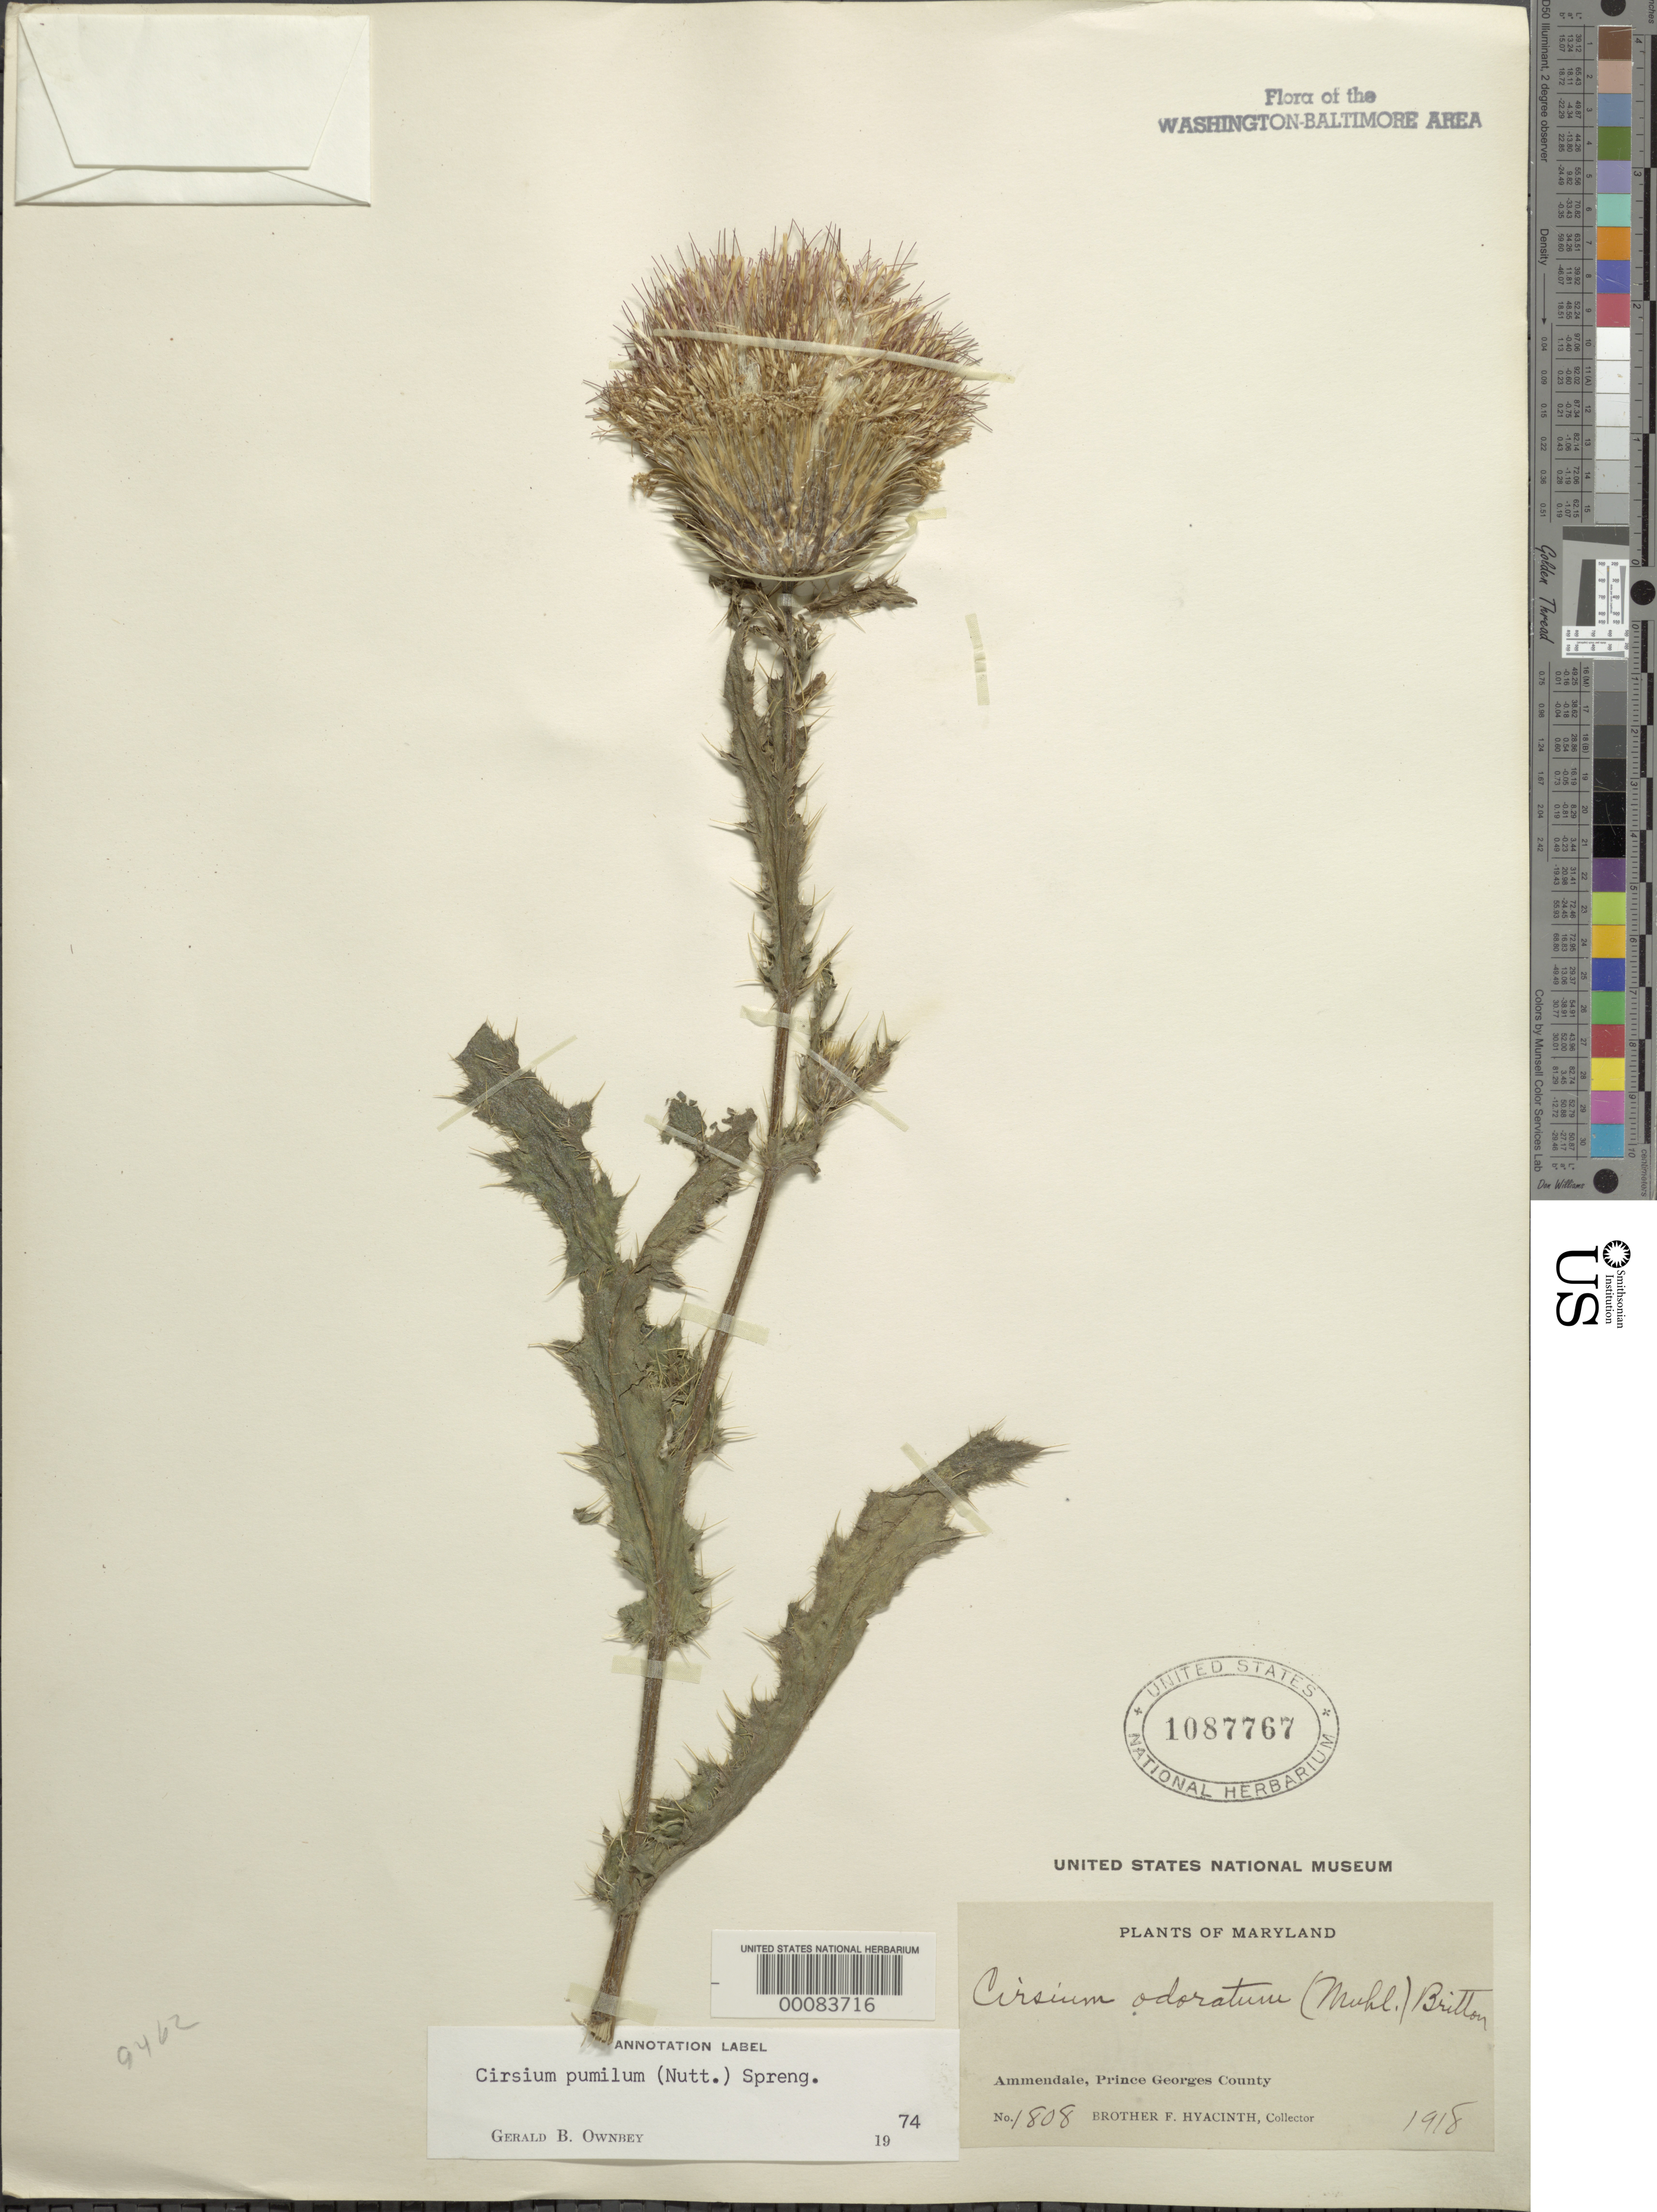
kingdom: Plantae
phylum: Tracheophyta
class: Magnoliopsida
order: Asterales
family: Asteraceae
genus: Cirsium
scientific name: Cirsium pumilum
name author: (Nutt.) Spreng.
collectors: F. Hyacinth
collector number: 1808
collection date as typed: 1918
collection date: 1918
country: United States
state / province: Maryland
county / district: Prince George's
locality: Ammendale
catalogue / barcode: US 1087767